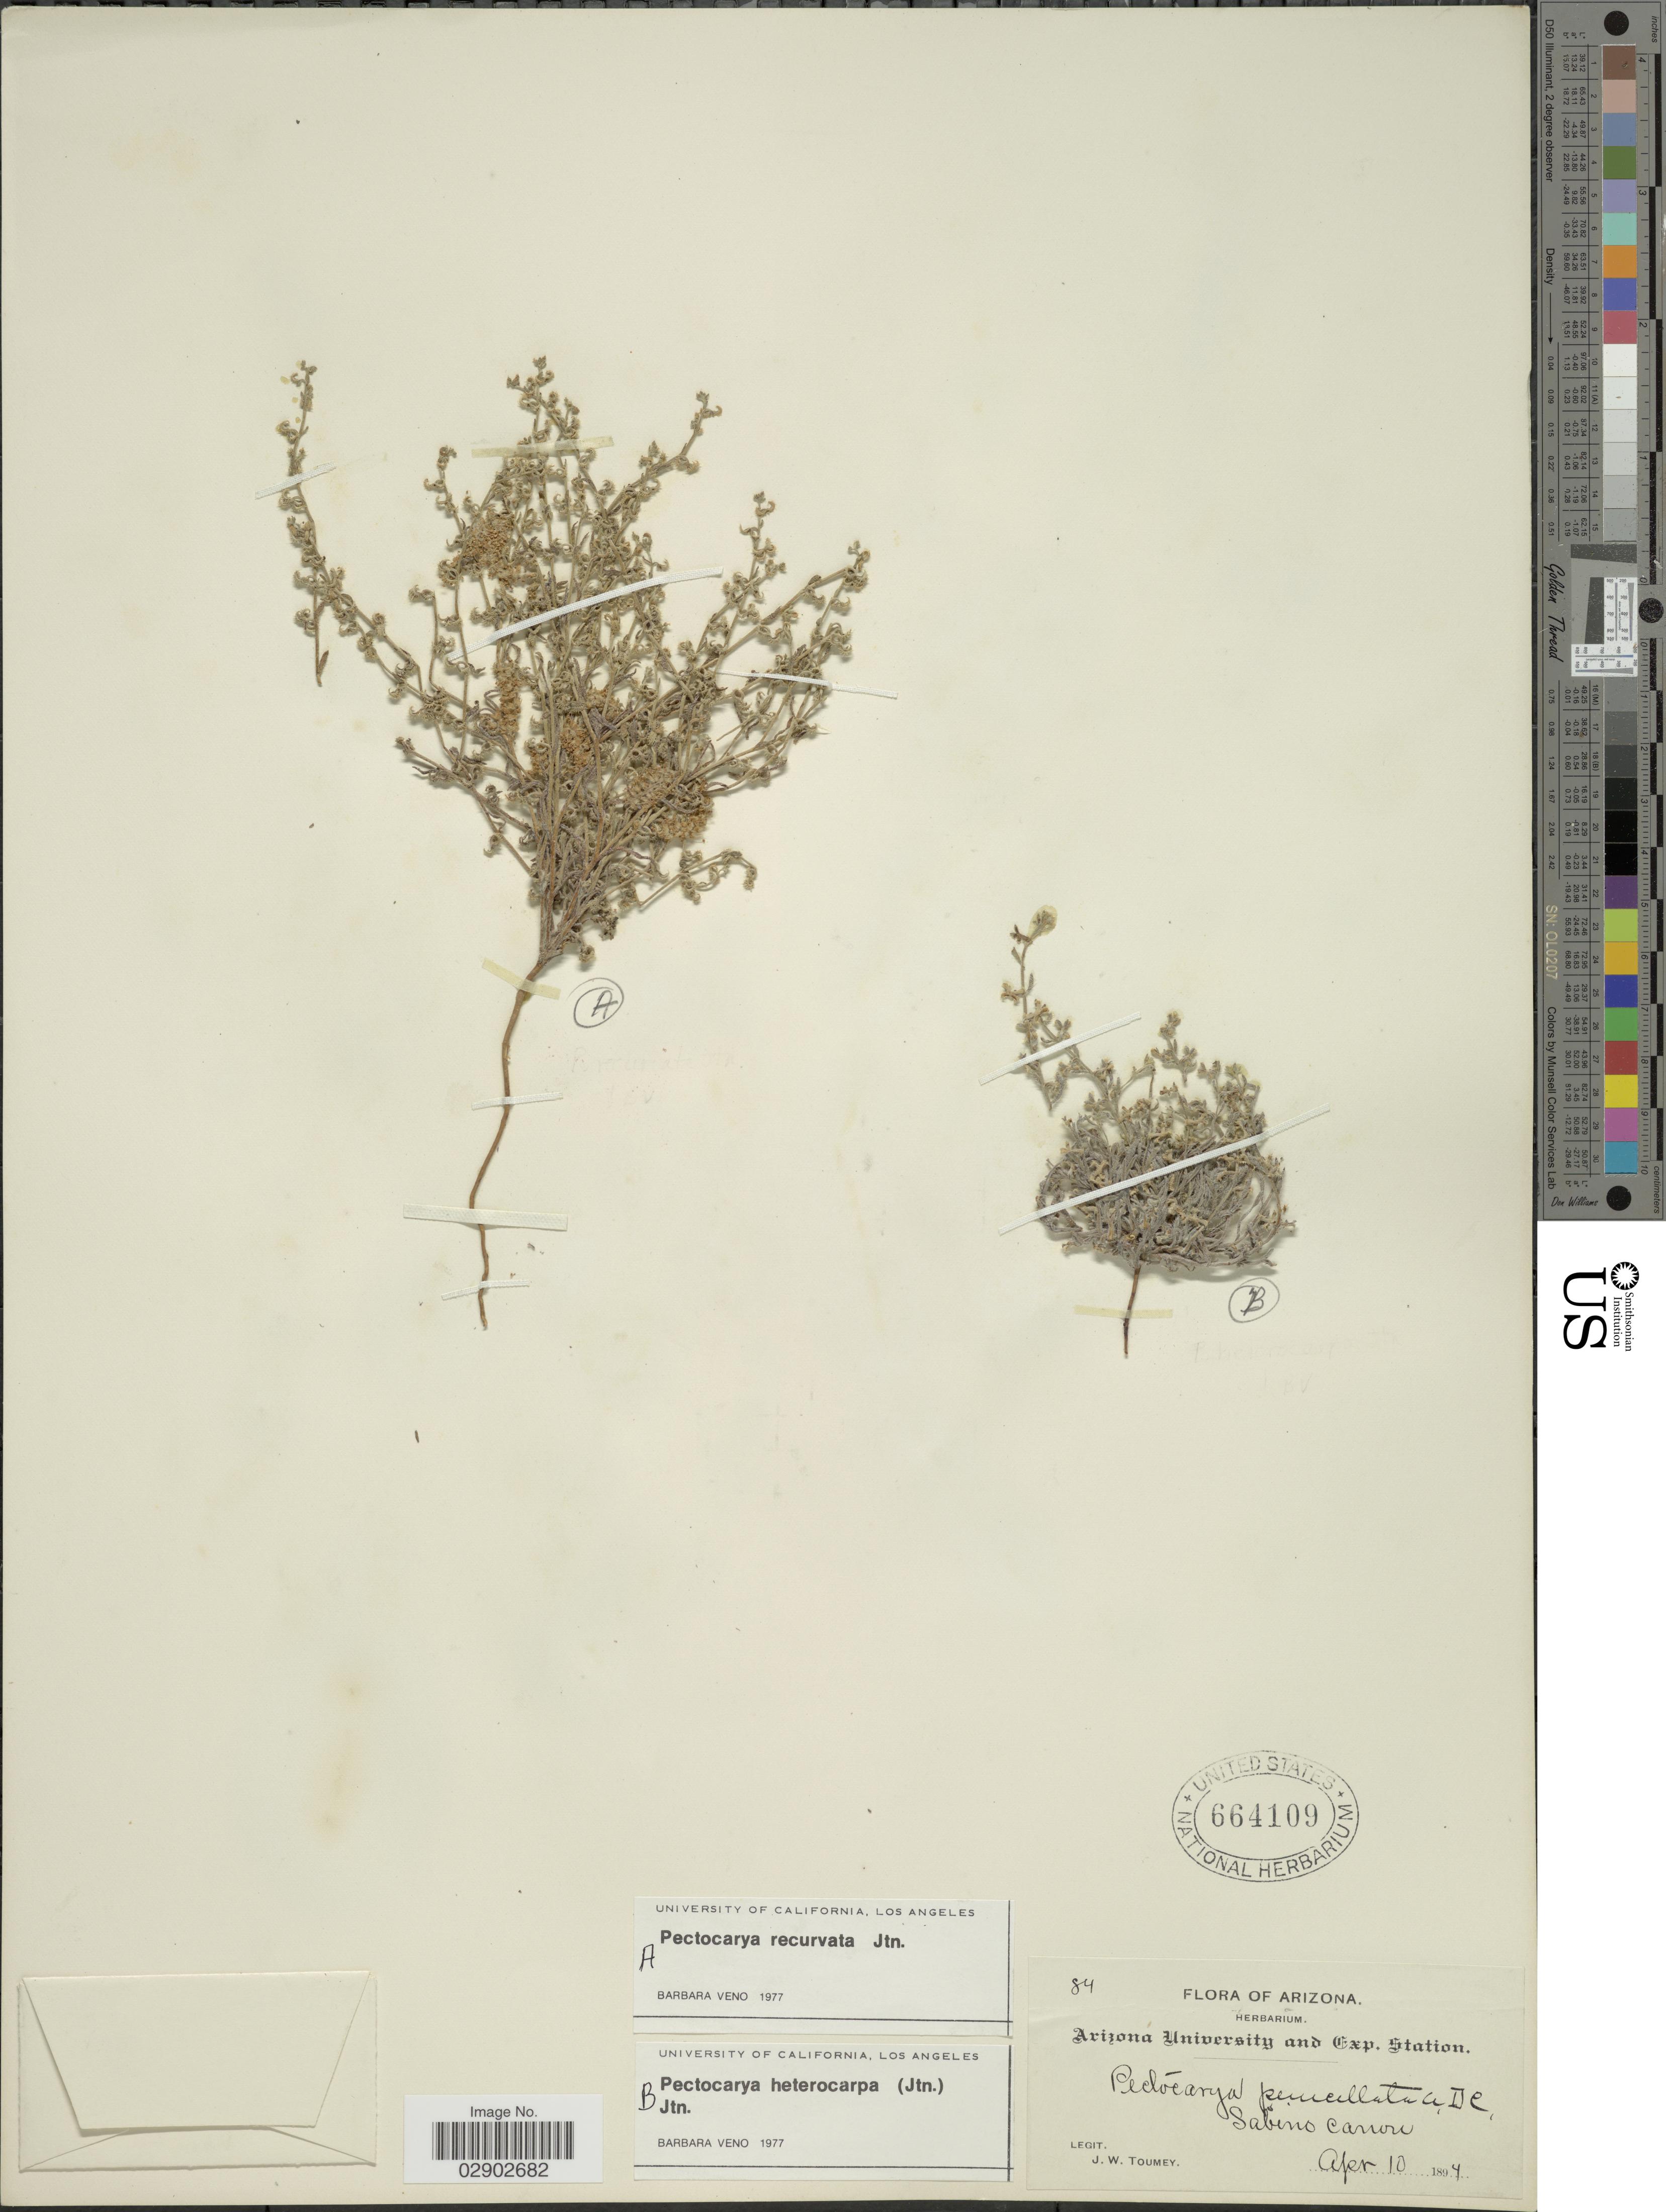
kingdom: Plantae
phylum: Tracheophyta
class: Magnoliopsida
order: Boraginales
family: Boraginaceae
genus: Pectocarya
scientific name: Pectocarya recurvata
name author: I.M. Johnst.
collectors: J. W. Toumey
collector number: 84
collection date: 1894-04-10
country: United States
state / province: Arizona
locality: Sabino Canon.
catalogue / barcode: US 664109